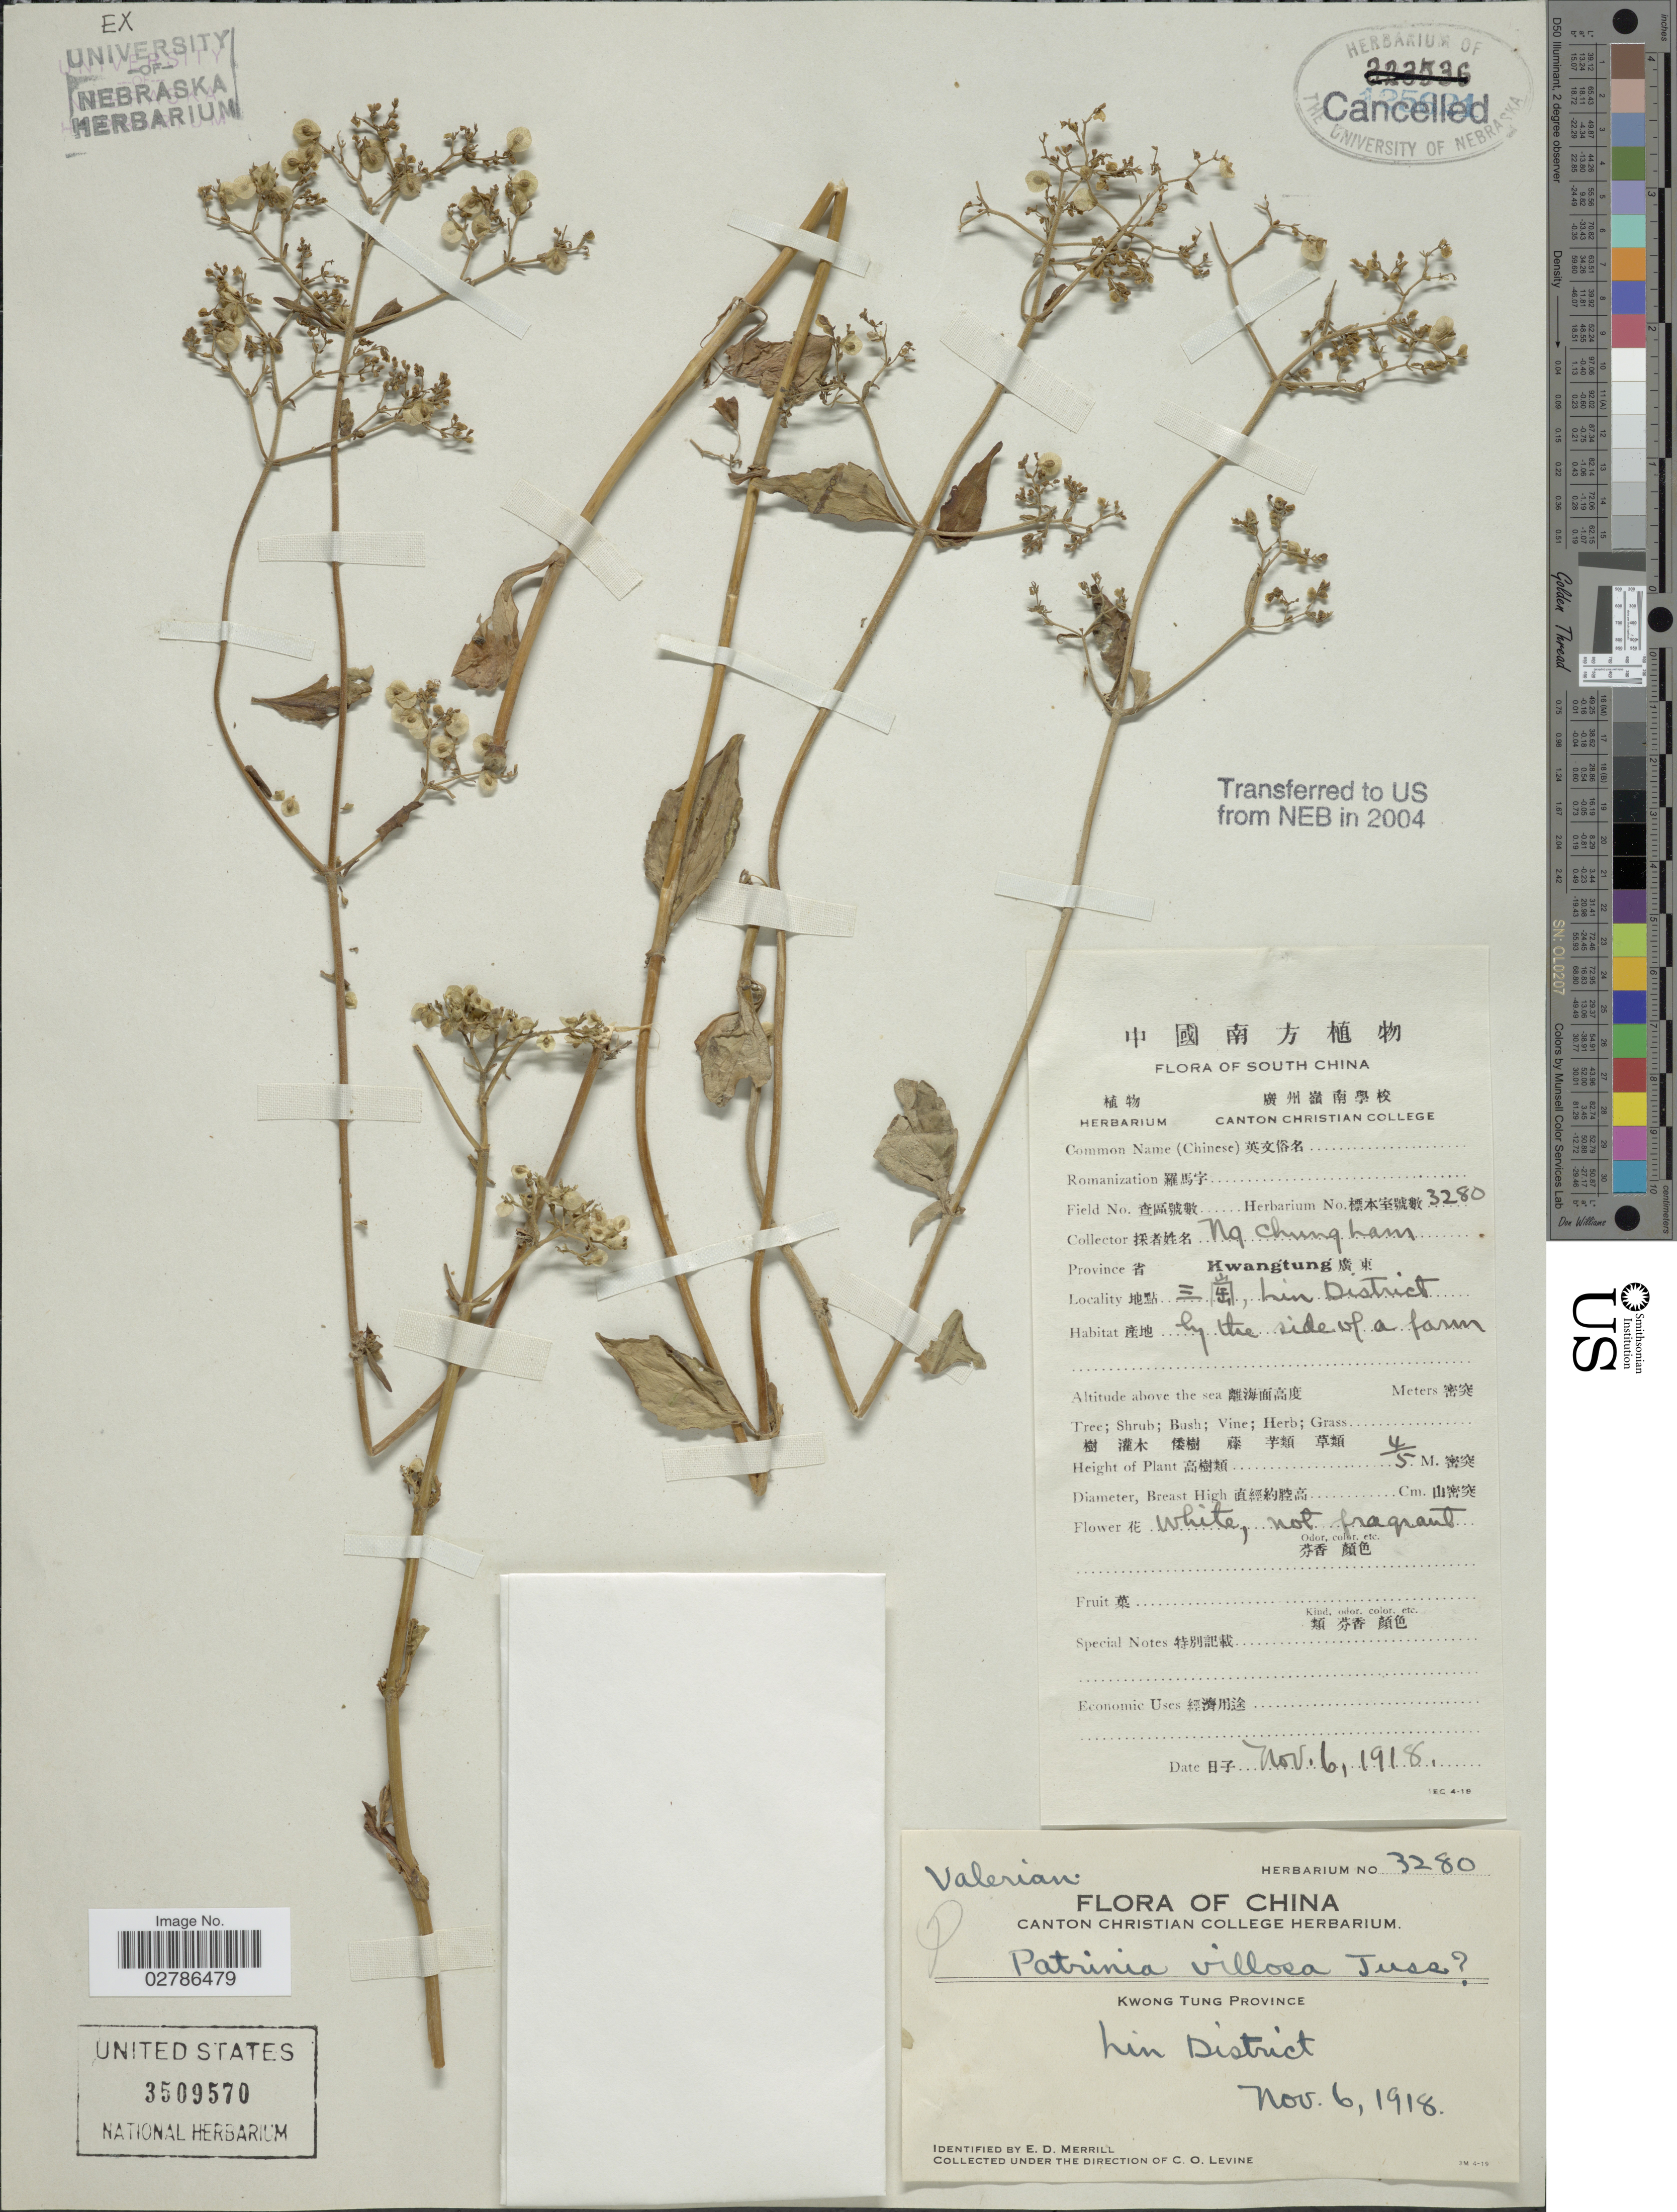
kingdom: Plantae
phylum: Tracheophyta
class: Magnoliopsida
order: Dipsacales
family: Caprifoliaceae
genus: Patrinia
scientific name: Patrinia villosa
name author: (Thunb.) Dufr.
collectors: C. O. Levine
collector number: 3280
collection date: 1918-11-06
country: China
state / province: Guangdong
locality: Province Kwangtung X, Lin District.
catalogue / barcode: US 3509570